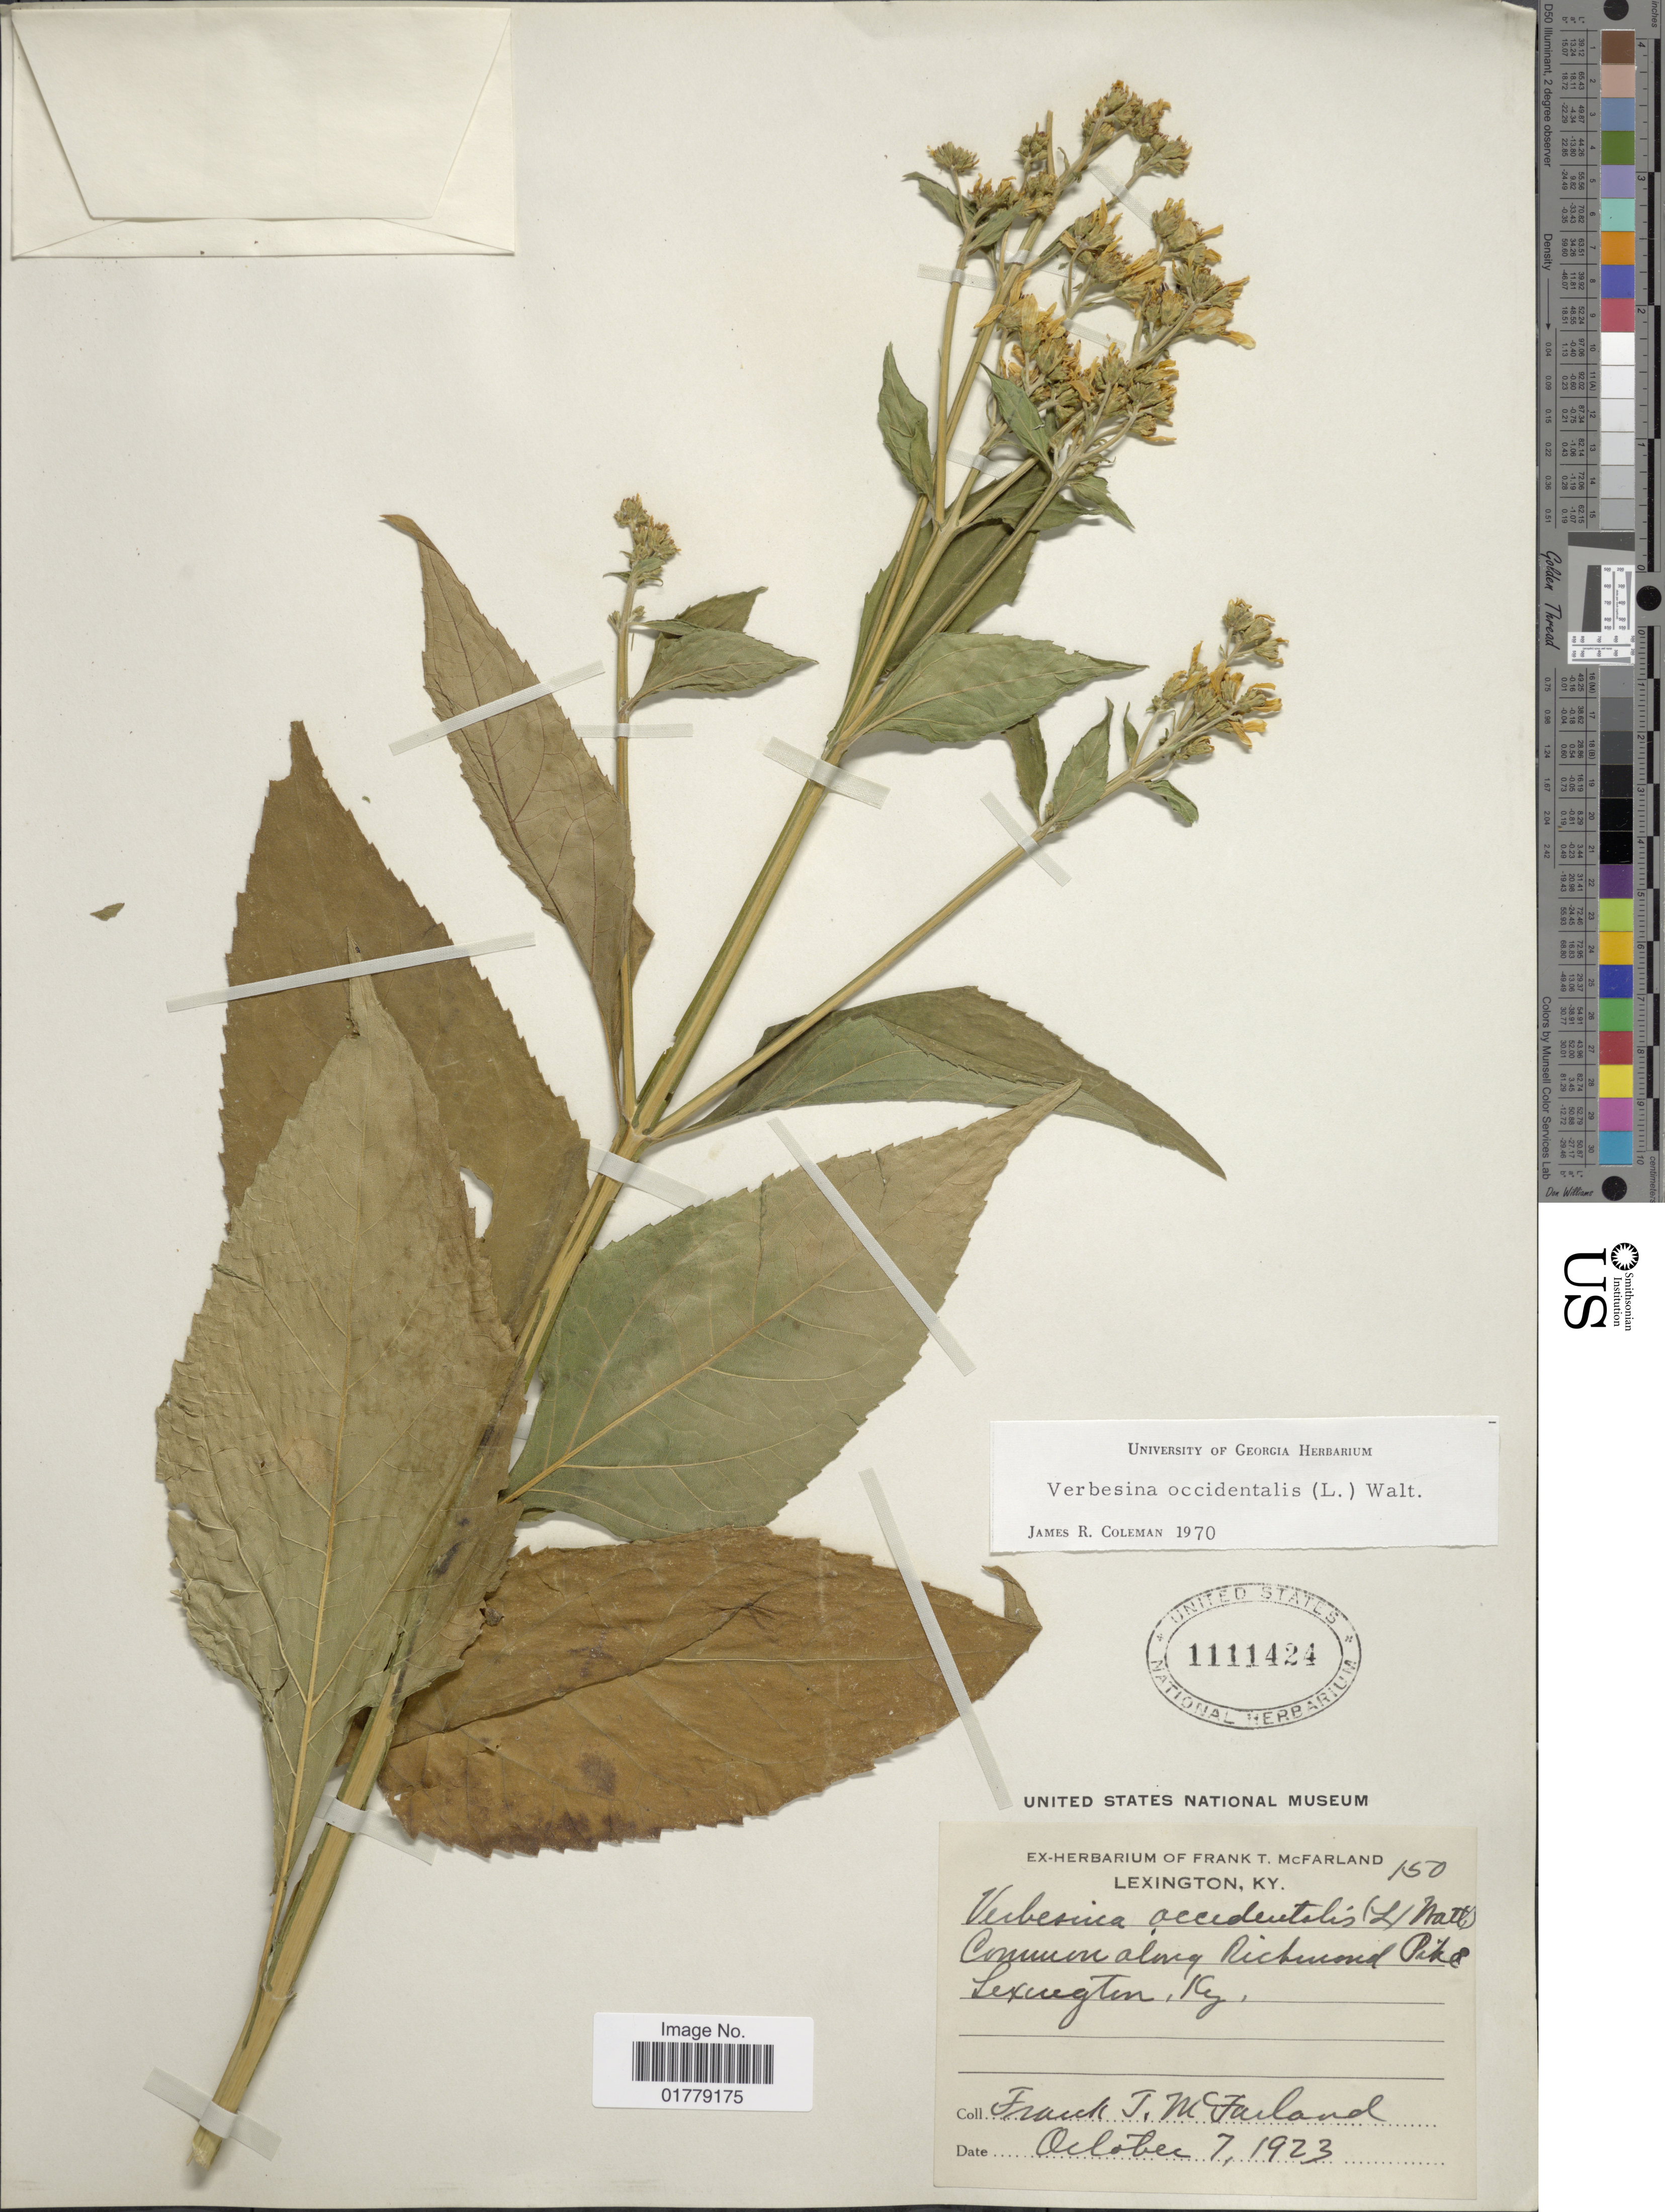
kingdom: Plantae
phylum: Tracheophyta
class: Magnoliopsida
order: Asterales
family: Asteraceae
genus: Verbesina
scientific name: Verbesina occidentalis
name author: (L.) Walter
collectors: F. McFarland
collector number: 150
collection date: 1923-10-07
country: United States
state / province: Kentucky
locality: Common along Richmond Pike, Lexington, Ky.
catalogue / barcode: US 1111424